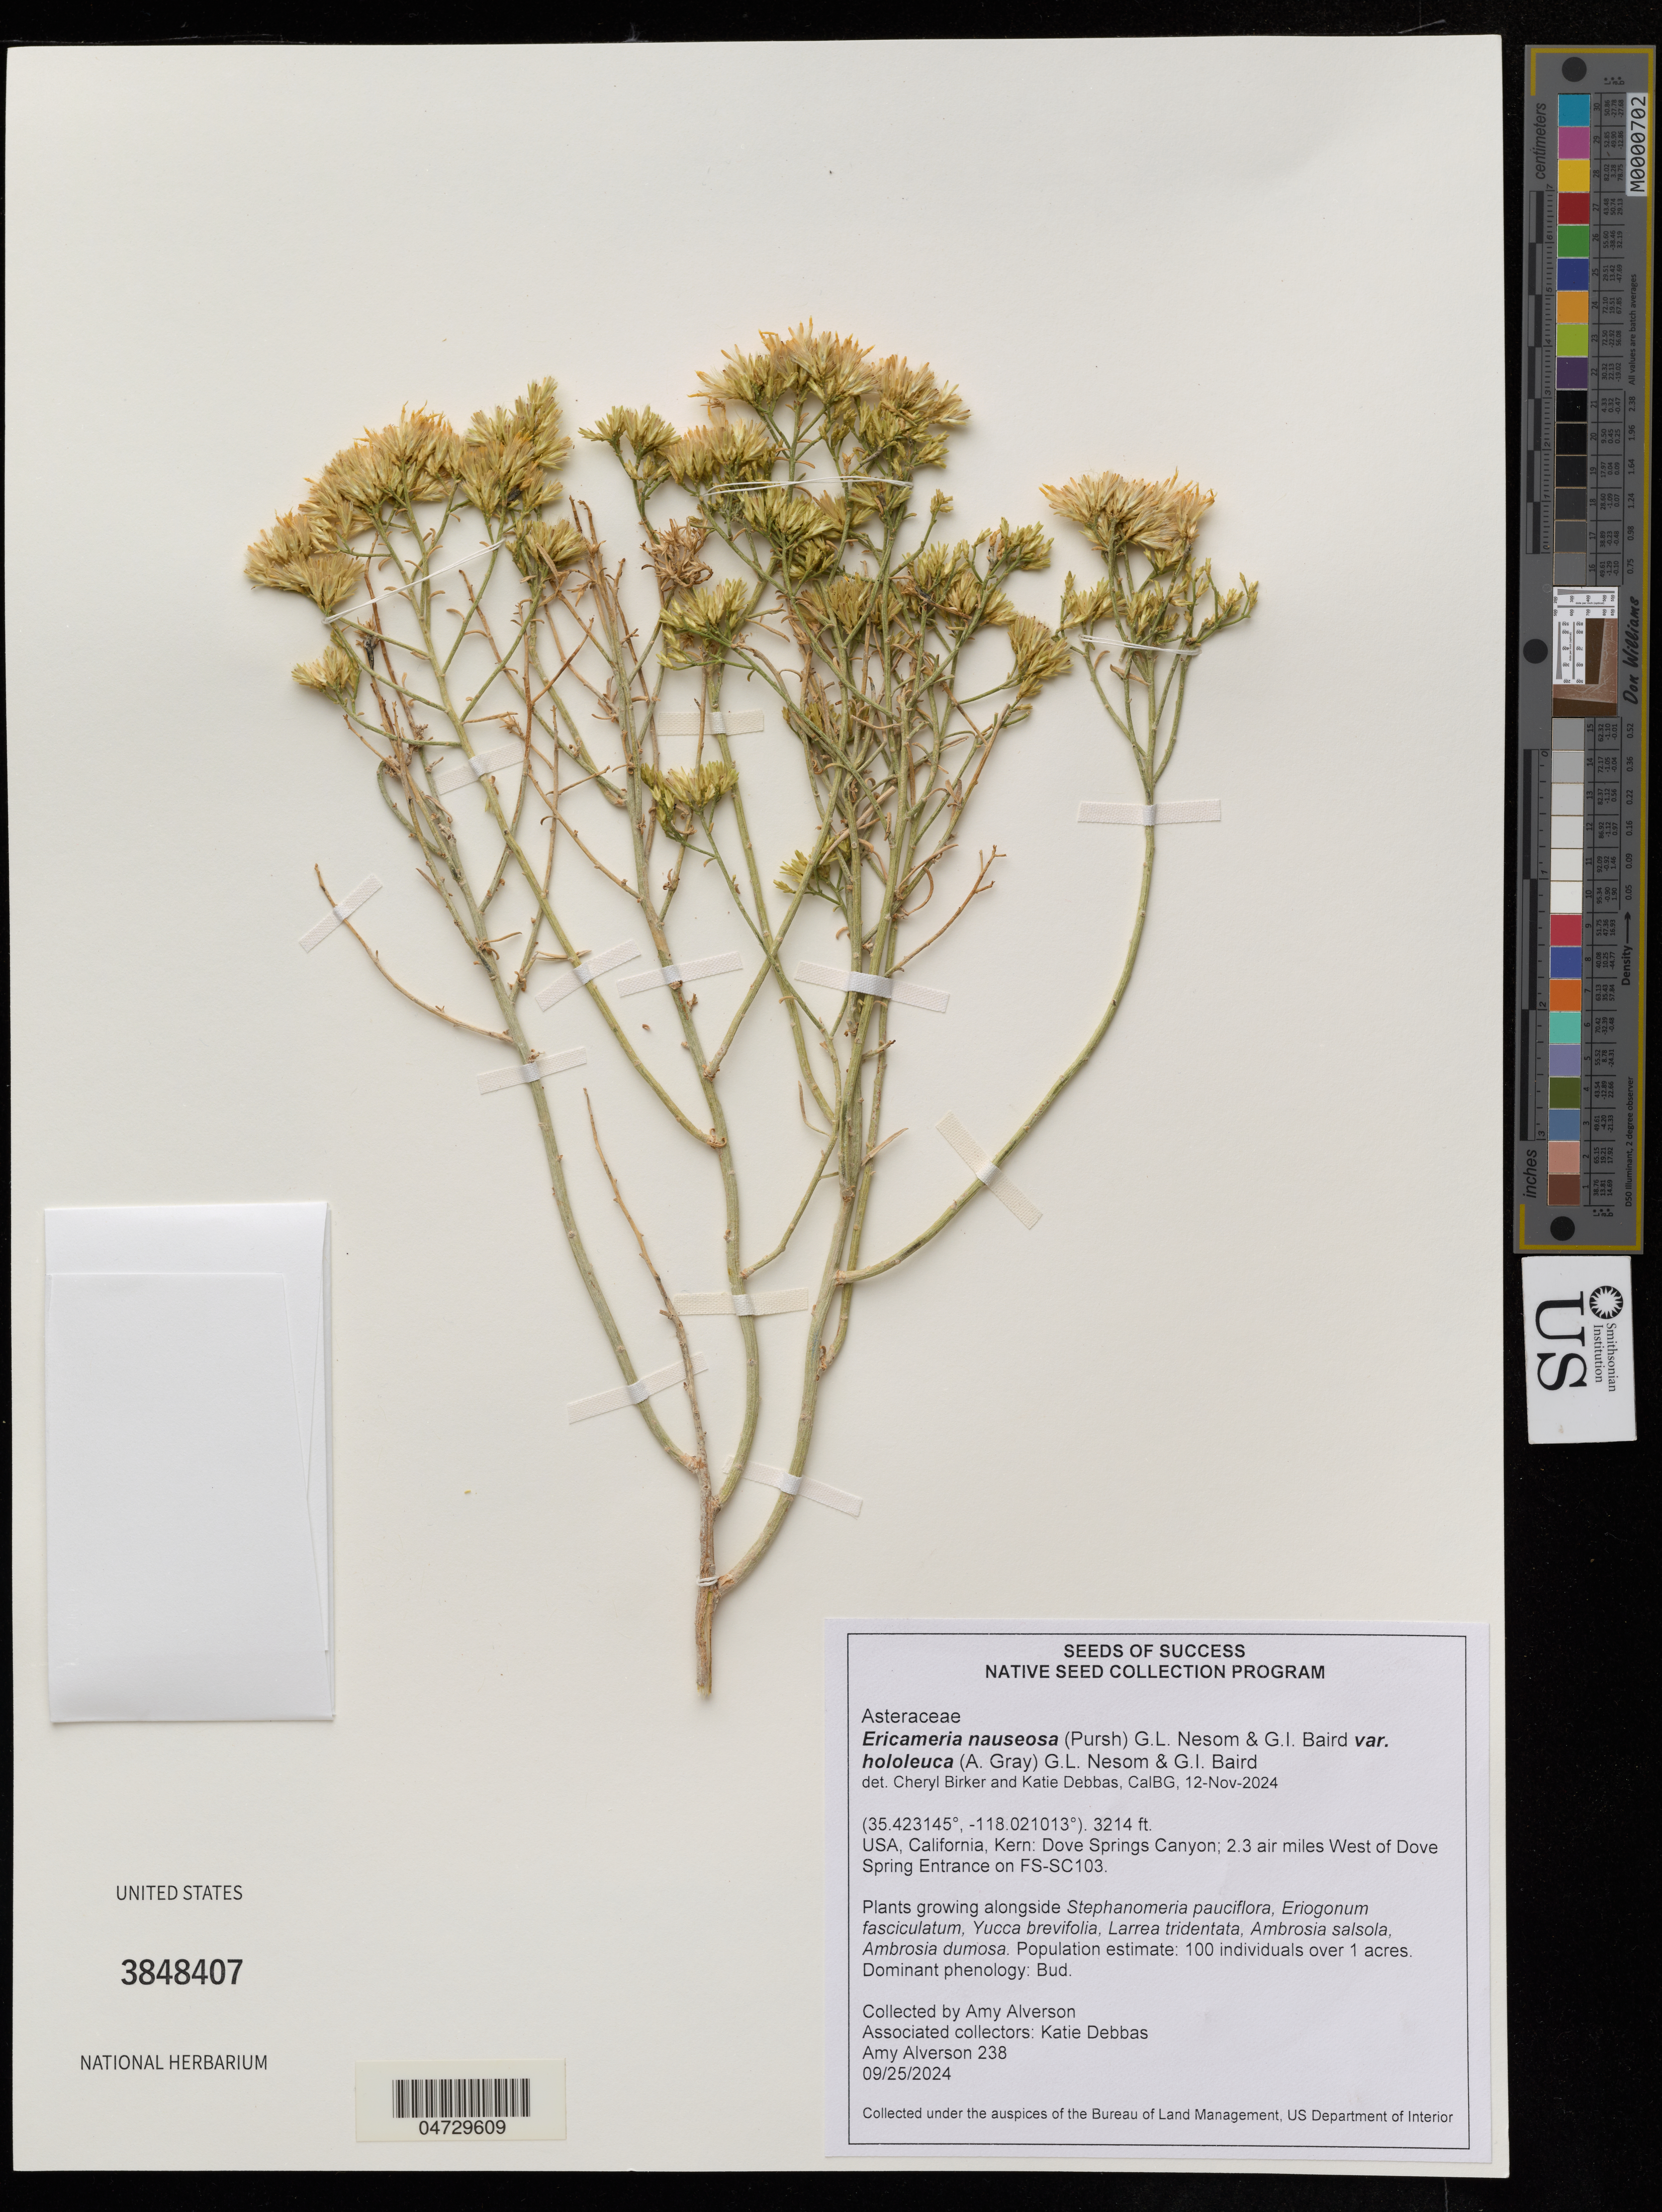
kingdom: Plantae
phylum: Tracheophyta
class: Magnoliopsida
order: Asterales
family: Asteraceae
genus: Ericameria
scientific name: Ericameria nauseosa var. hololeuca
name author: (A. Gray) G.L. Nesom & G.I. Baird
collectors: A. Alverson & K. Debbas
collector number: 238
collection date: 2024-09-25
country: United States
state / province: California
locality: Kern: Dove Springs Canyon; 2.3 air miles West of Dove Spring Entrance on FS-SC103.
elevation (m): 980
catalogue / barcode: US 3848407